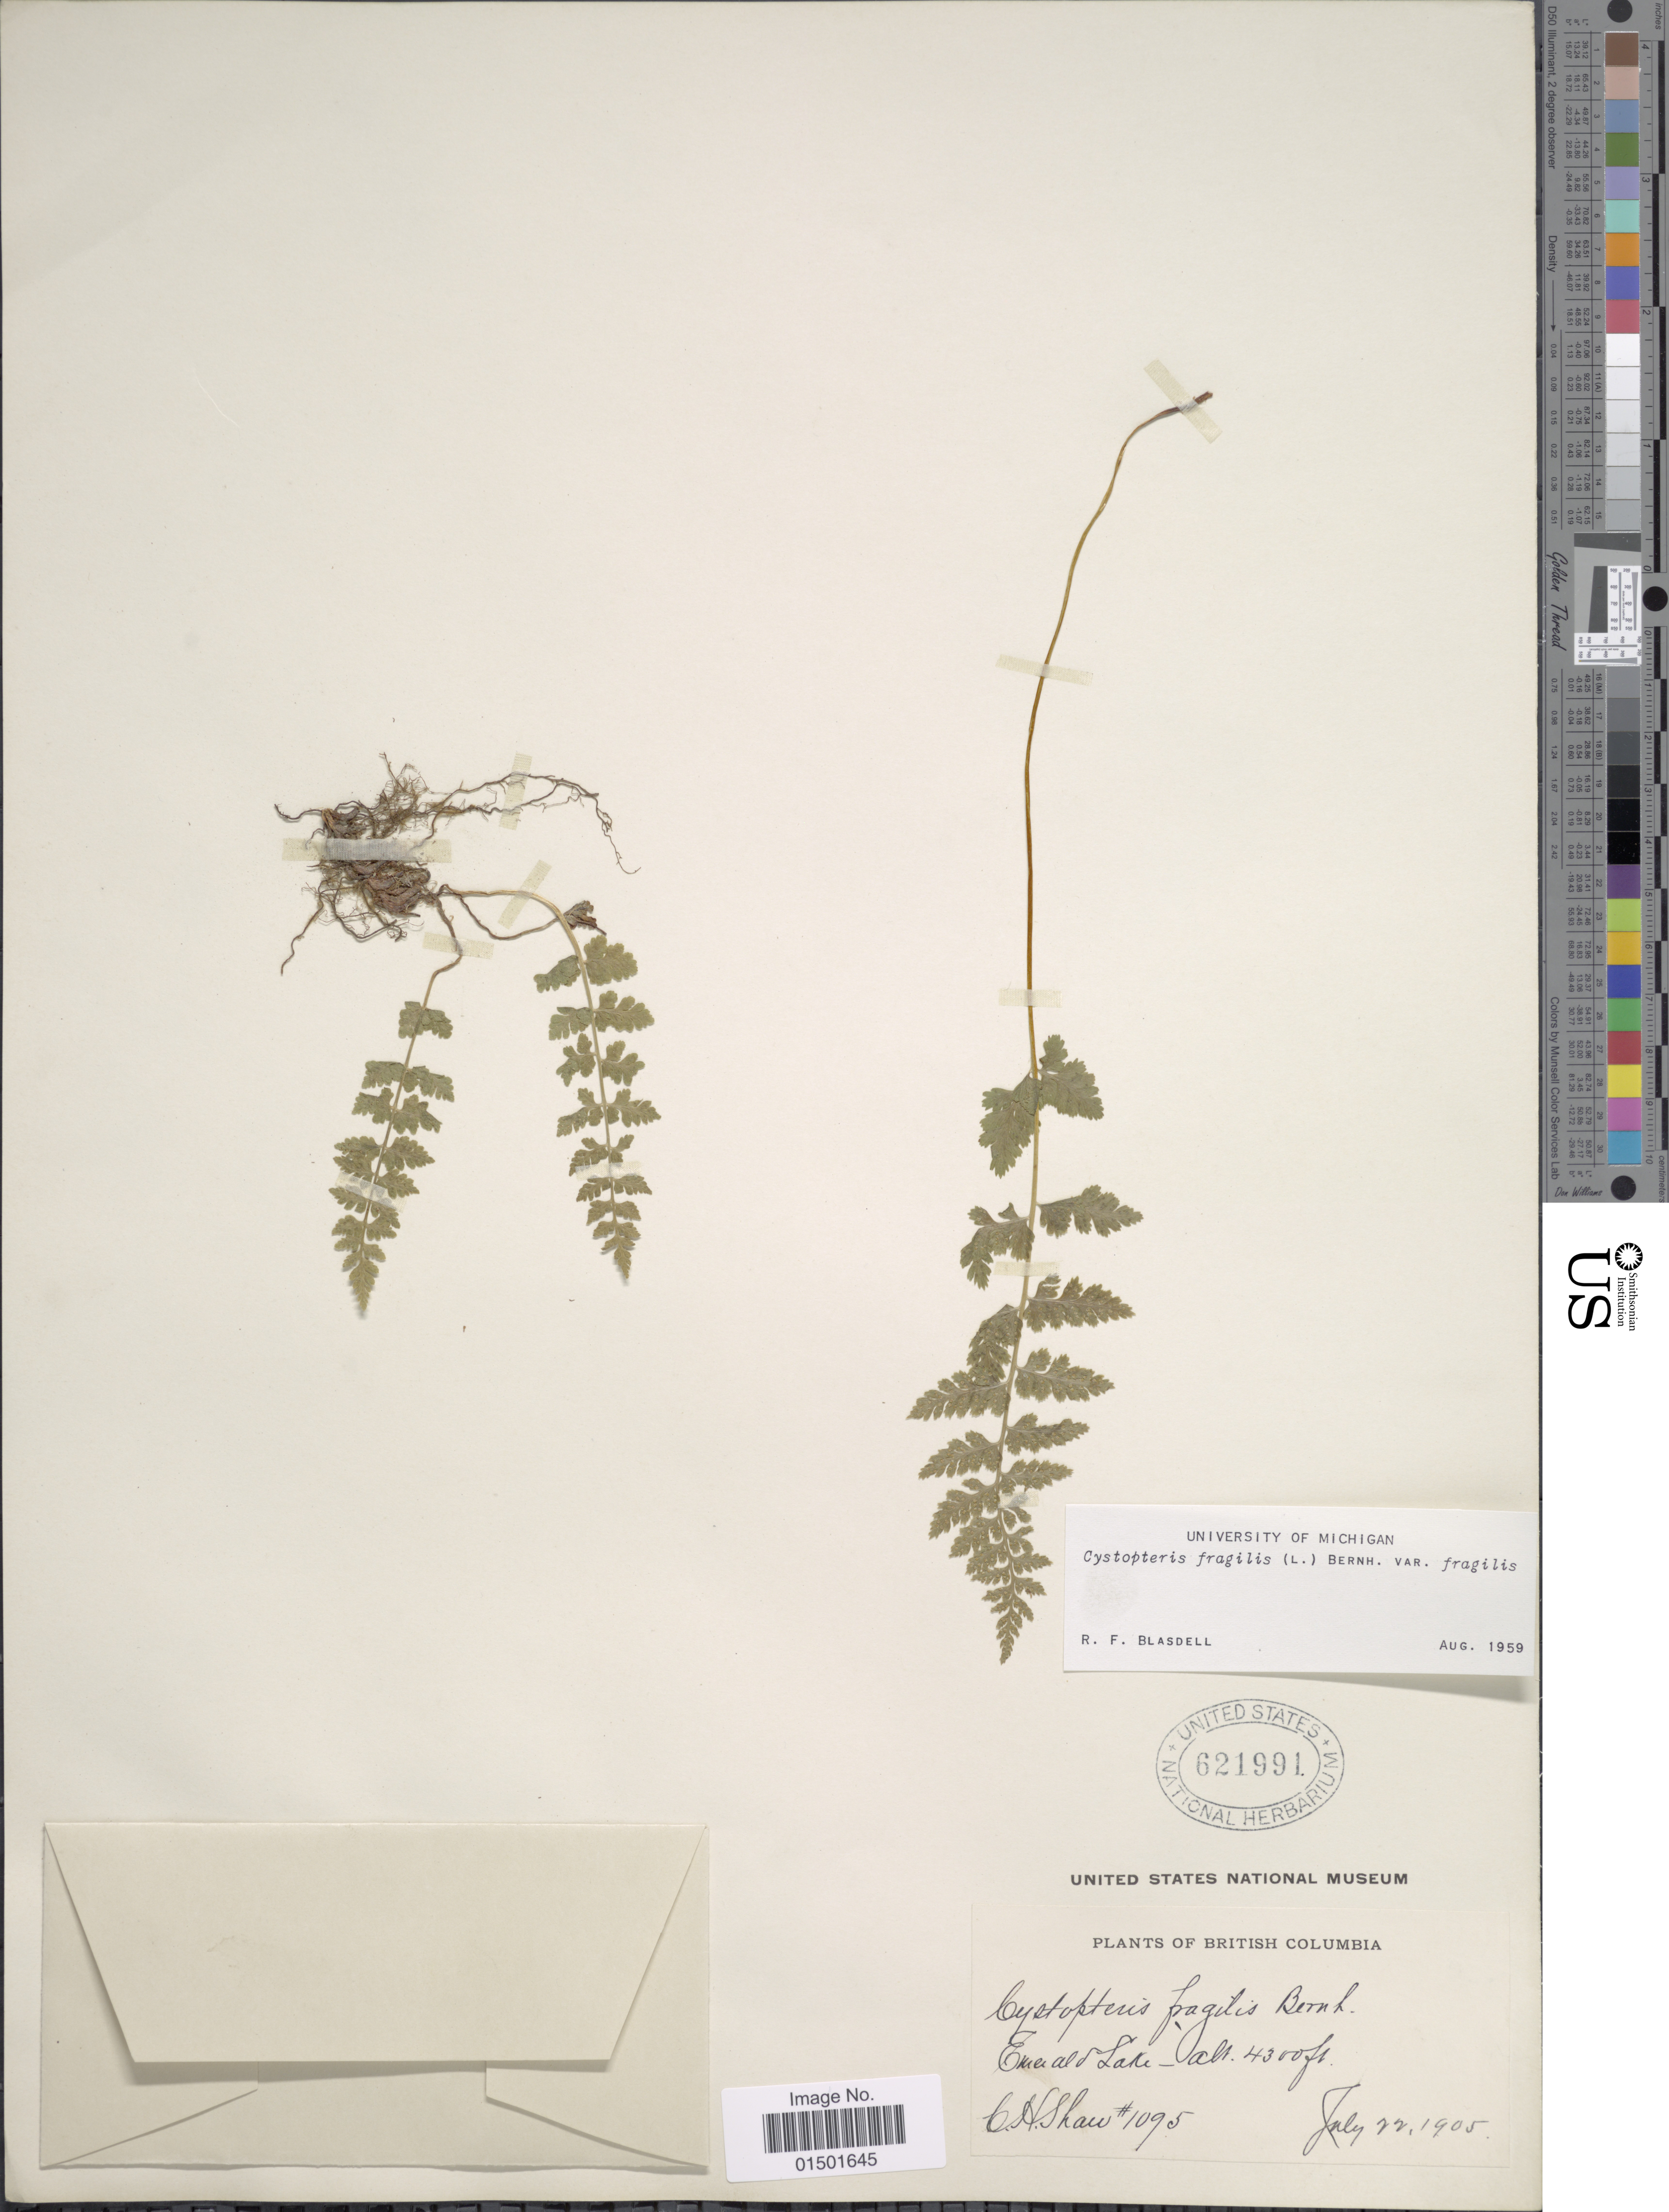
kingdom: Plantae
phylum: Tracheophyta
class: Polypodiopsida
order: Polypodiales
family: Cystopteridaceae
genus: Cystopteris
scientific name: Cystopteris fragilis var. fragilis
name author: (L.) Bernh.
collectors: C. H. Shaw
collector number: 1095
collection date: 1905-07-22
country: Canada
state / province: British Columbia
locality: Emerald Lake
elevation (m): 1311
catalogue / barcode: US 621991